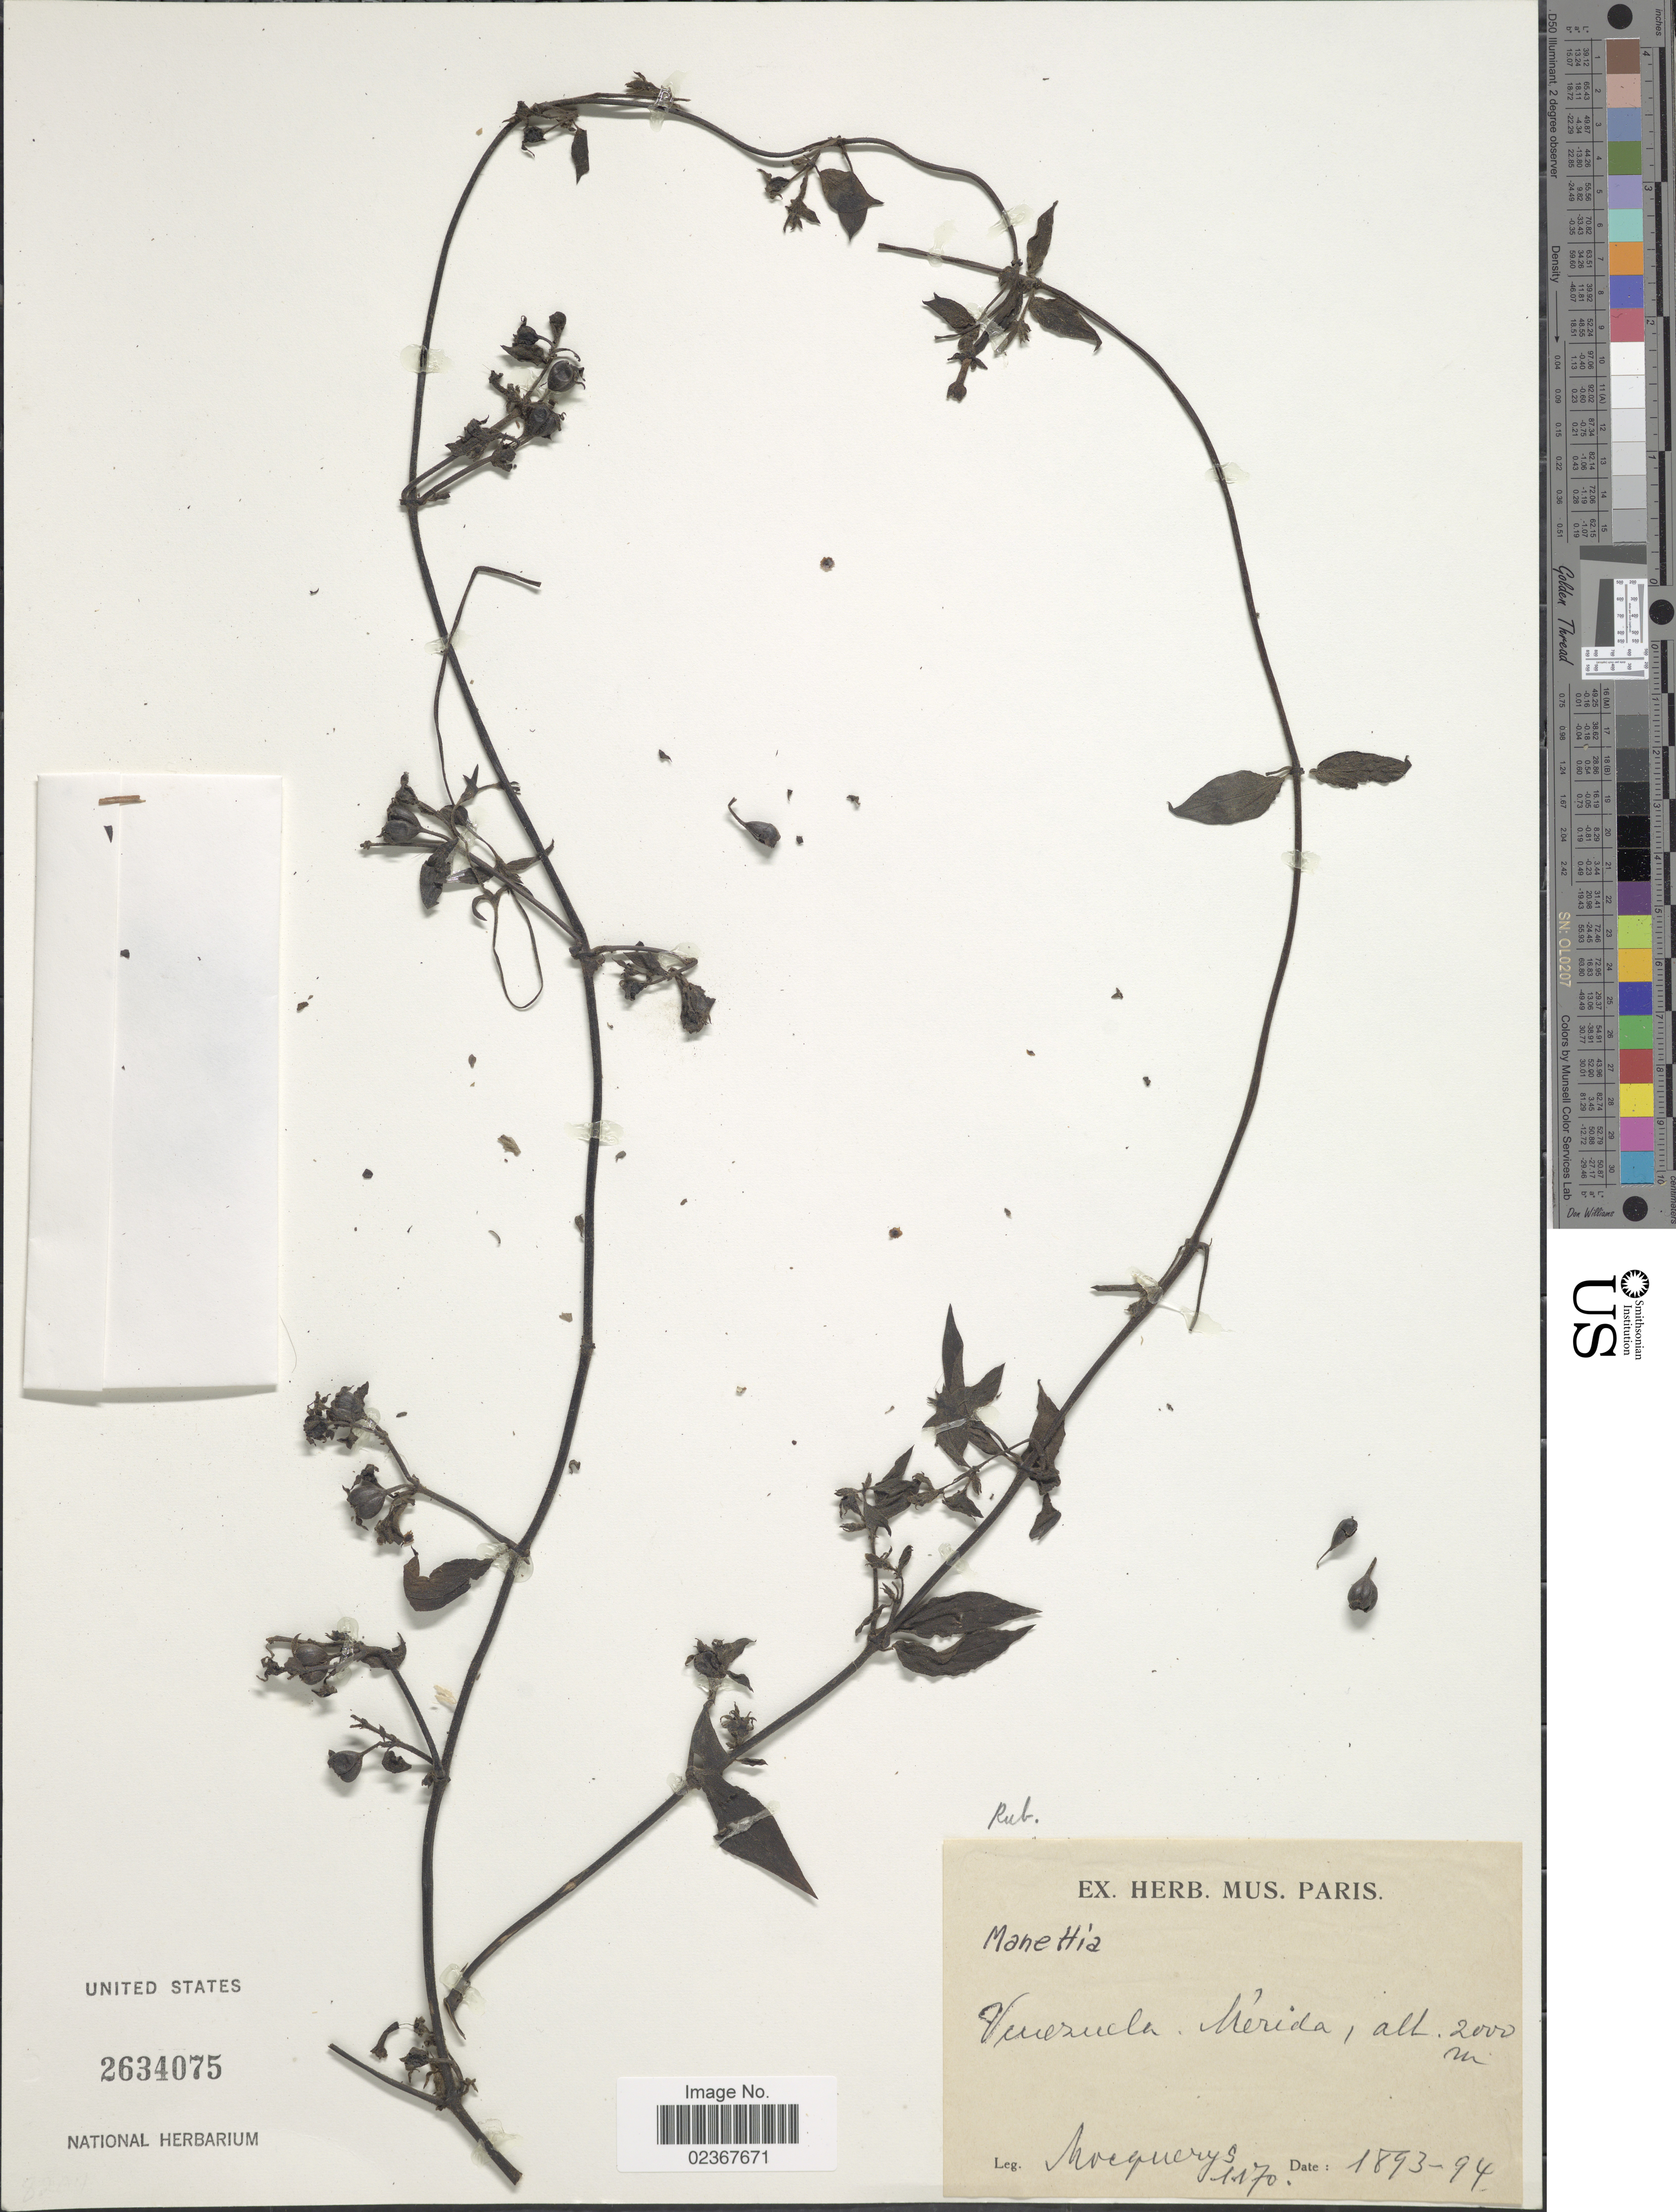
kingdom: Plantae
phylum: Tracheophyta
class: Magnoliopsida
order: Gentianales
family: Rubiaceae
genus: Manettia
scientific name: Manettia sp.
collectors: A. Mocquerys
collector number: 1170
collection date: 1893/1894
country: Venezuela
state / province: Mérida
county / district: Libertador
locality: Mérida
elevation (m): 2000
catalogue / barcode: US 2634075